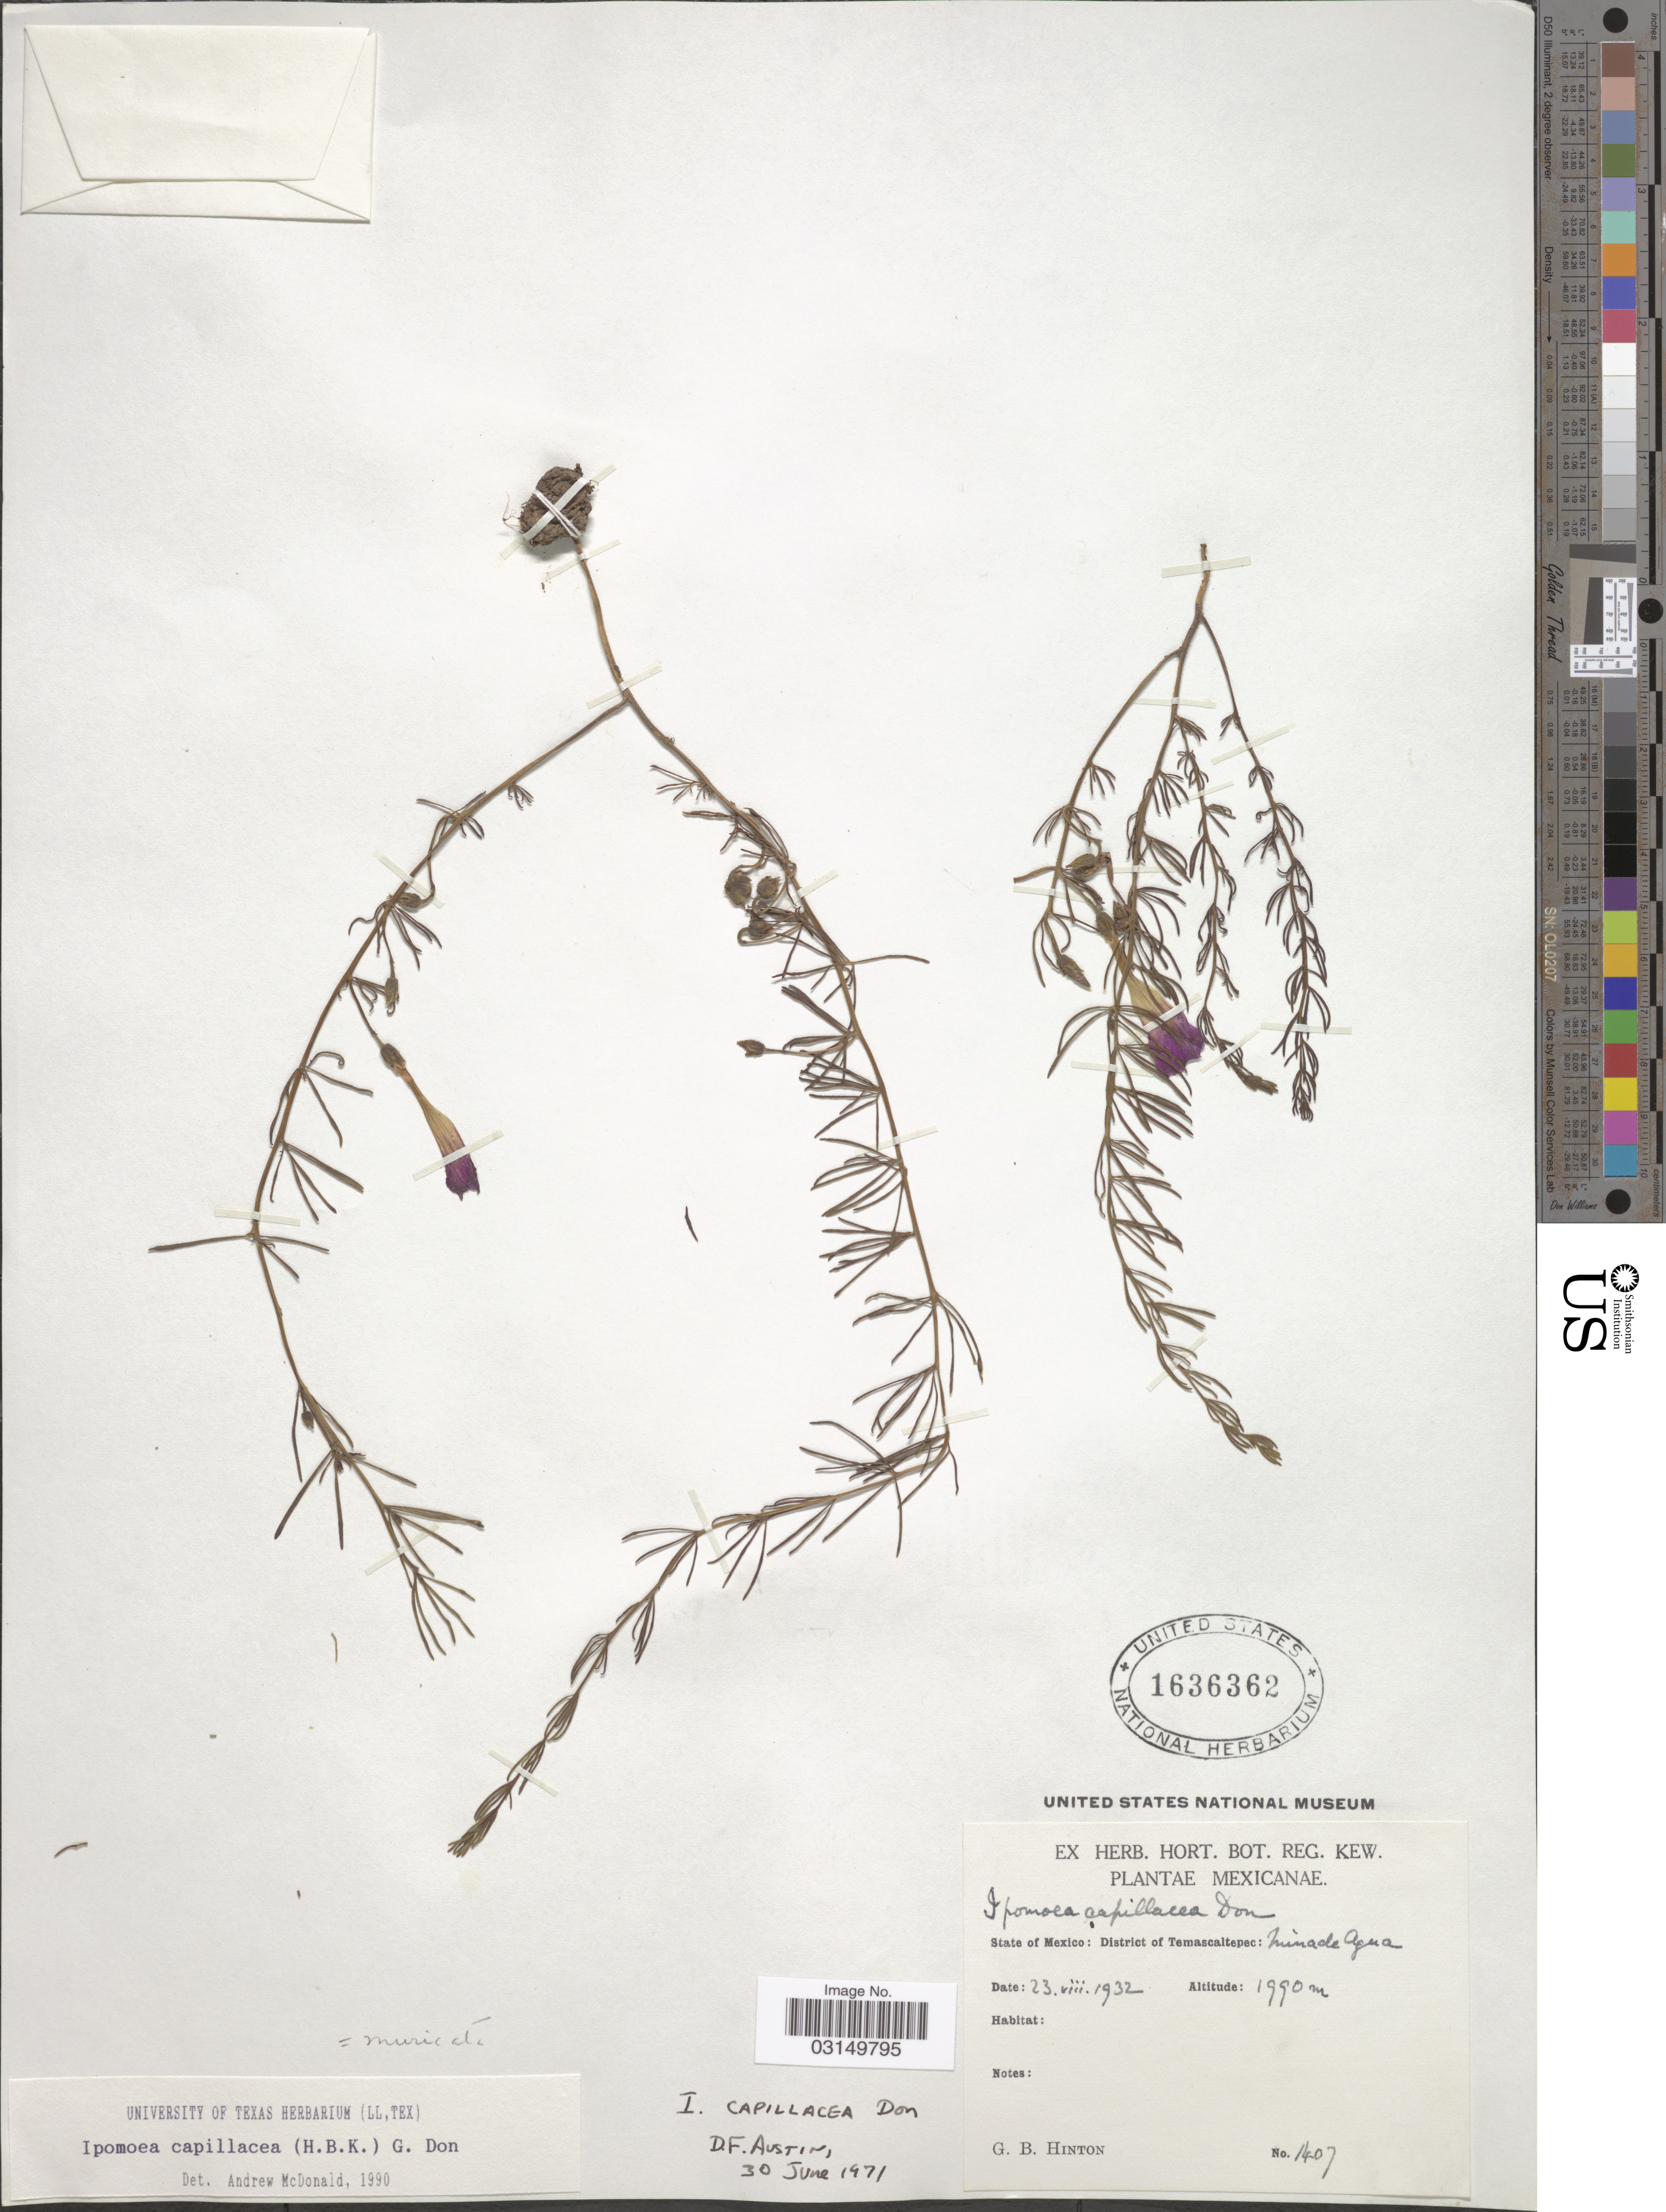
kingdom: Plantae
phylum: Tracheophyta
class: Magnoliopsida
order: Solanales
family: Convolvulaceae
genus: Ipomoea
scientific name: Ipomoea capillacea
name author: (Kunth) G. Don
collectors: G. B. Hinton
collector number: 1407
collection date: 1932-08-23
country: Mexico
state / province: México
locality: State of Mexico: District of Temascaltepec: Mina de Agua.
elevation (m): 1990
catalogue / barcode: US 1636362